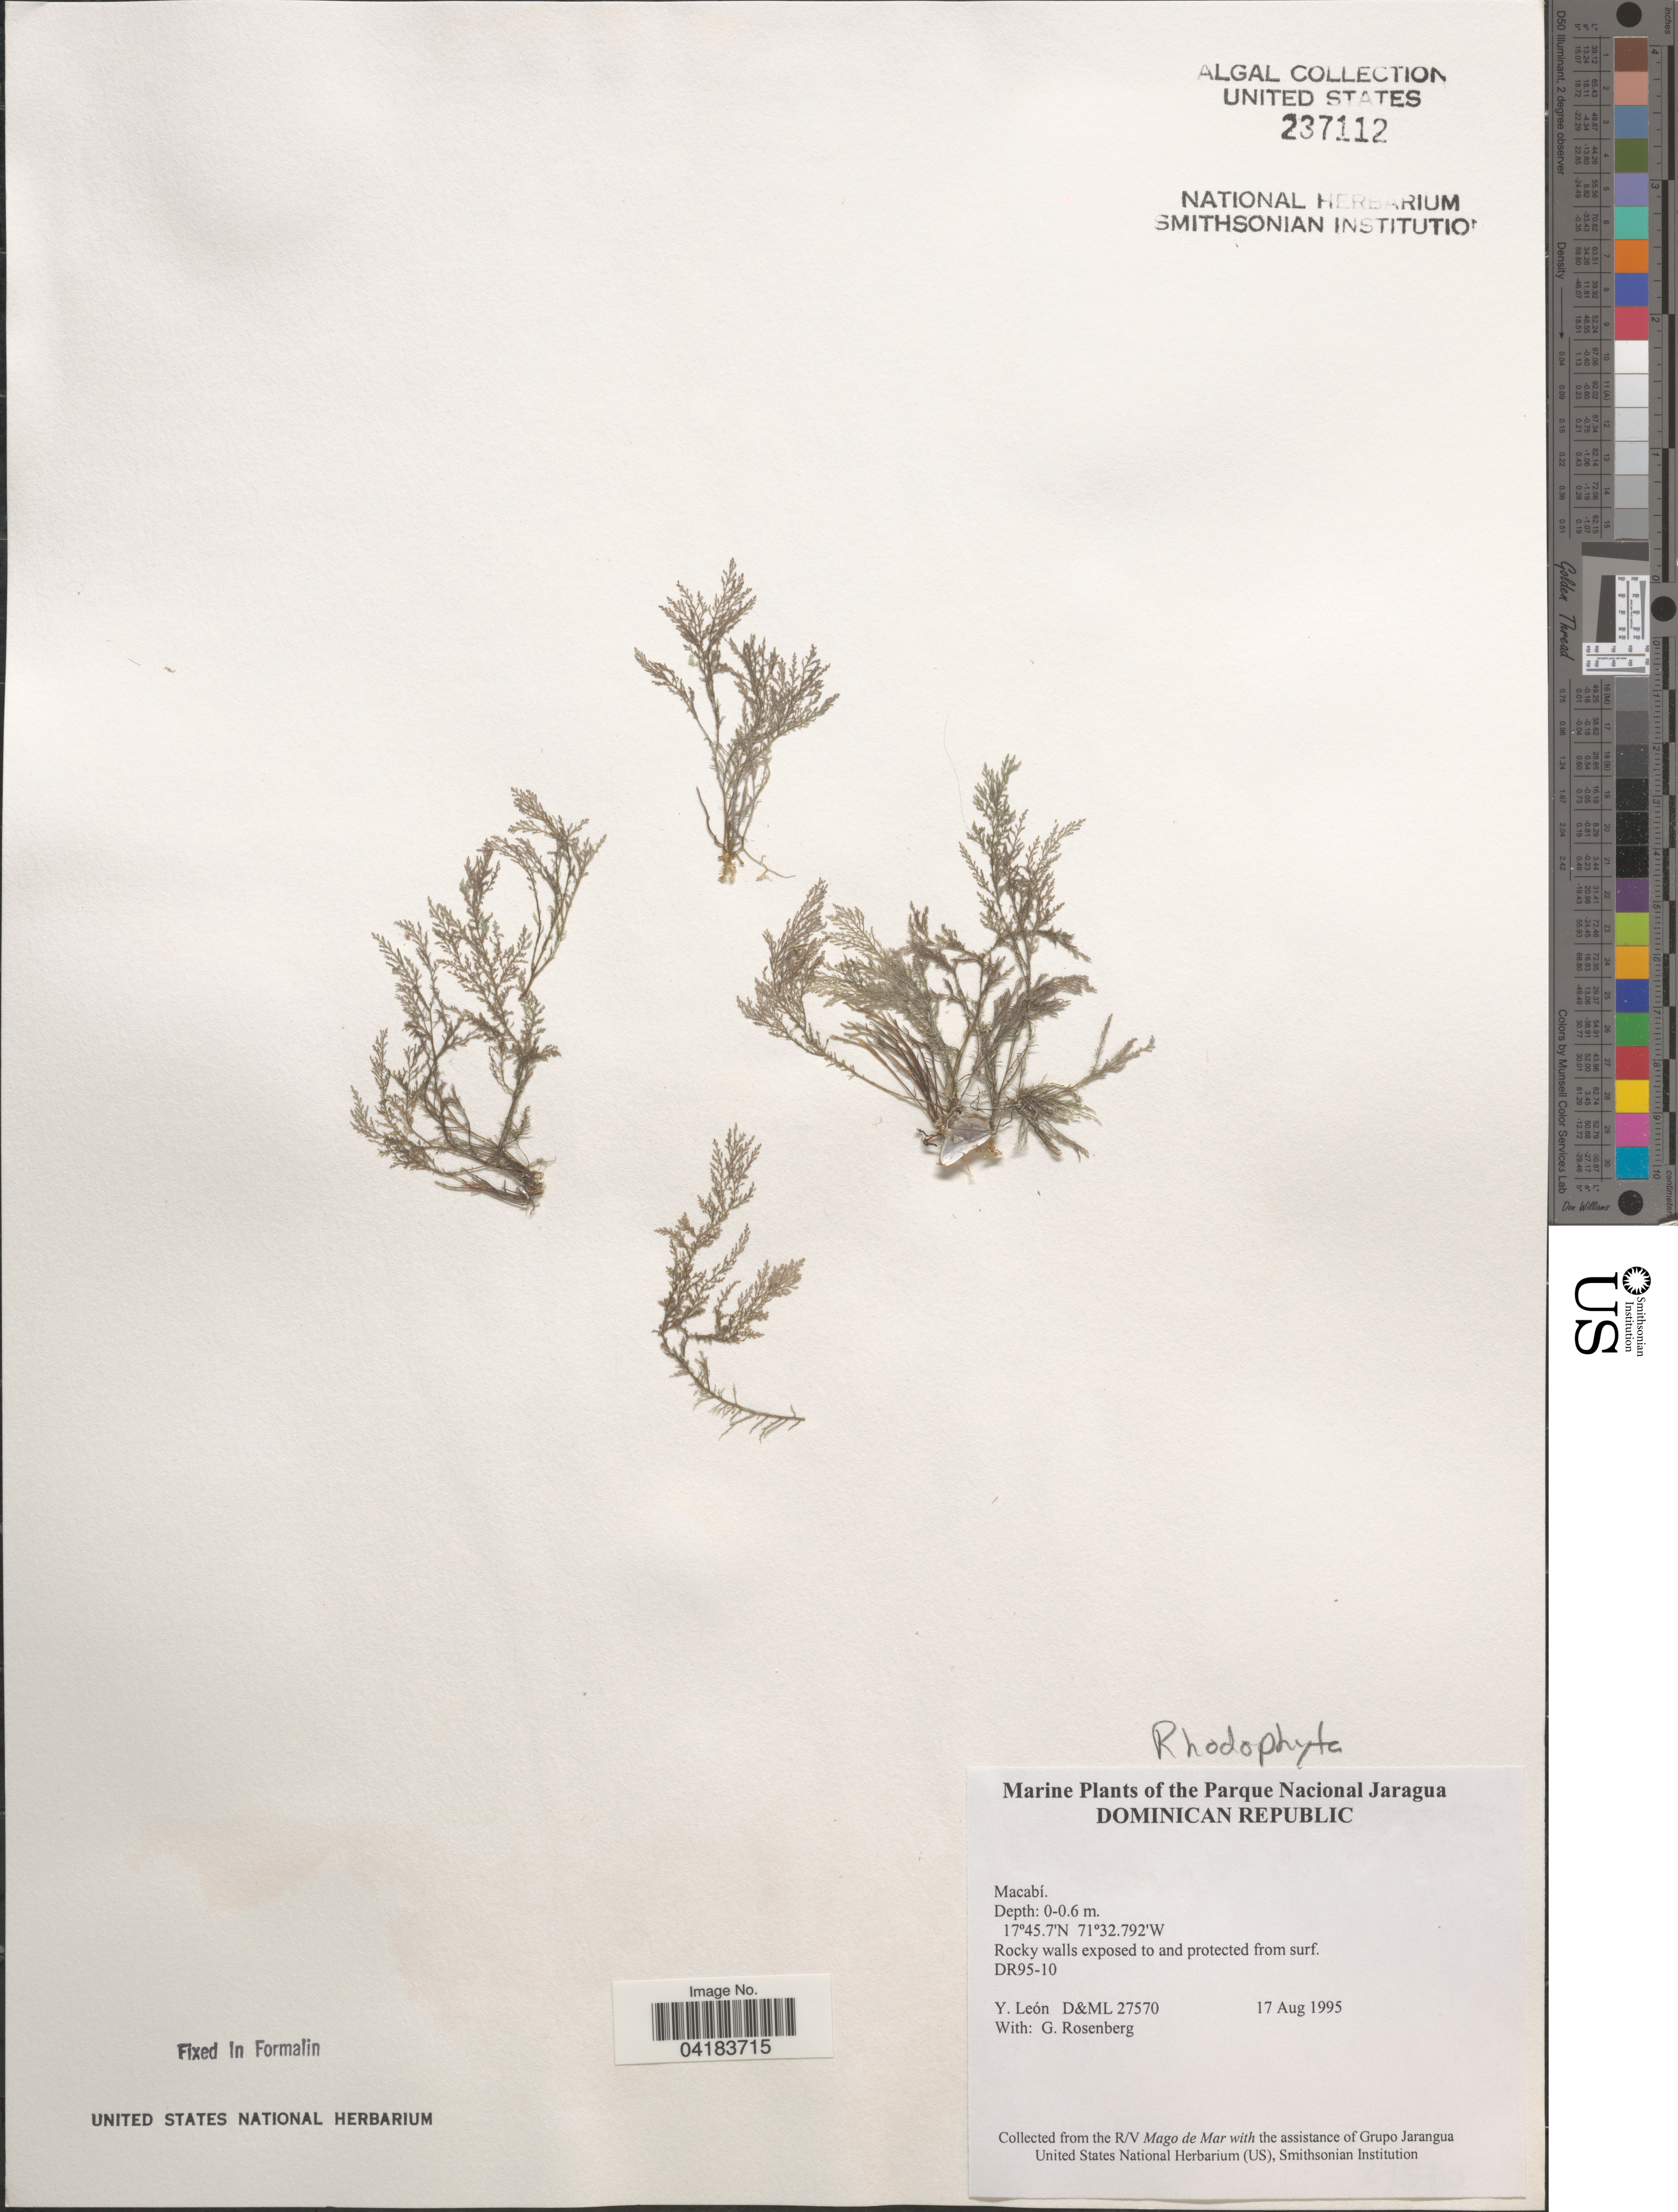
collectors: Y. León & G. Rosenberg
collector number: D&ML27570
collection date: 1995-08-17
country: Dominican Republic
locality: Parque Nacional Jaragua. Macabí.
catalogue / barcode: US 237112